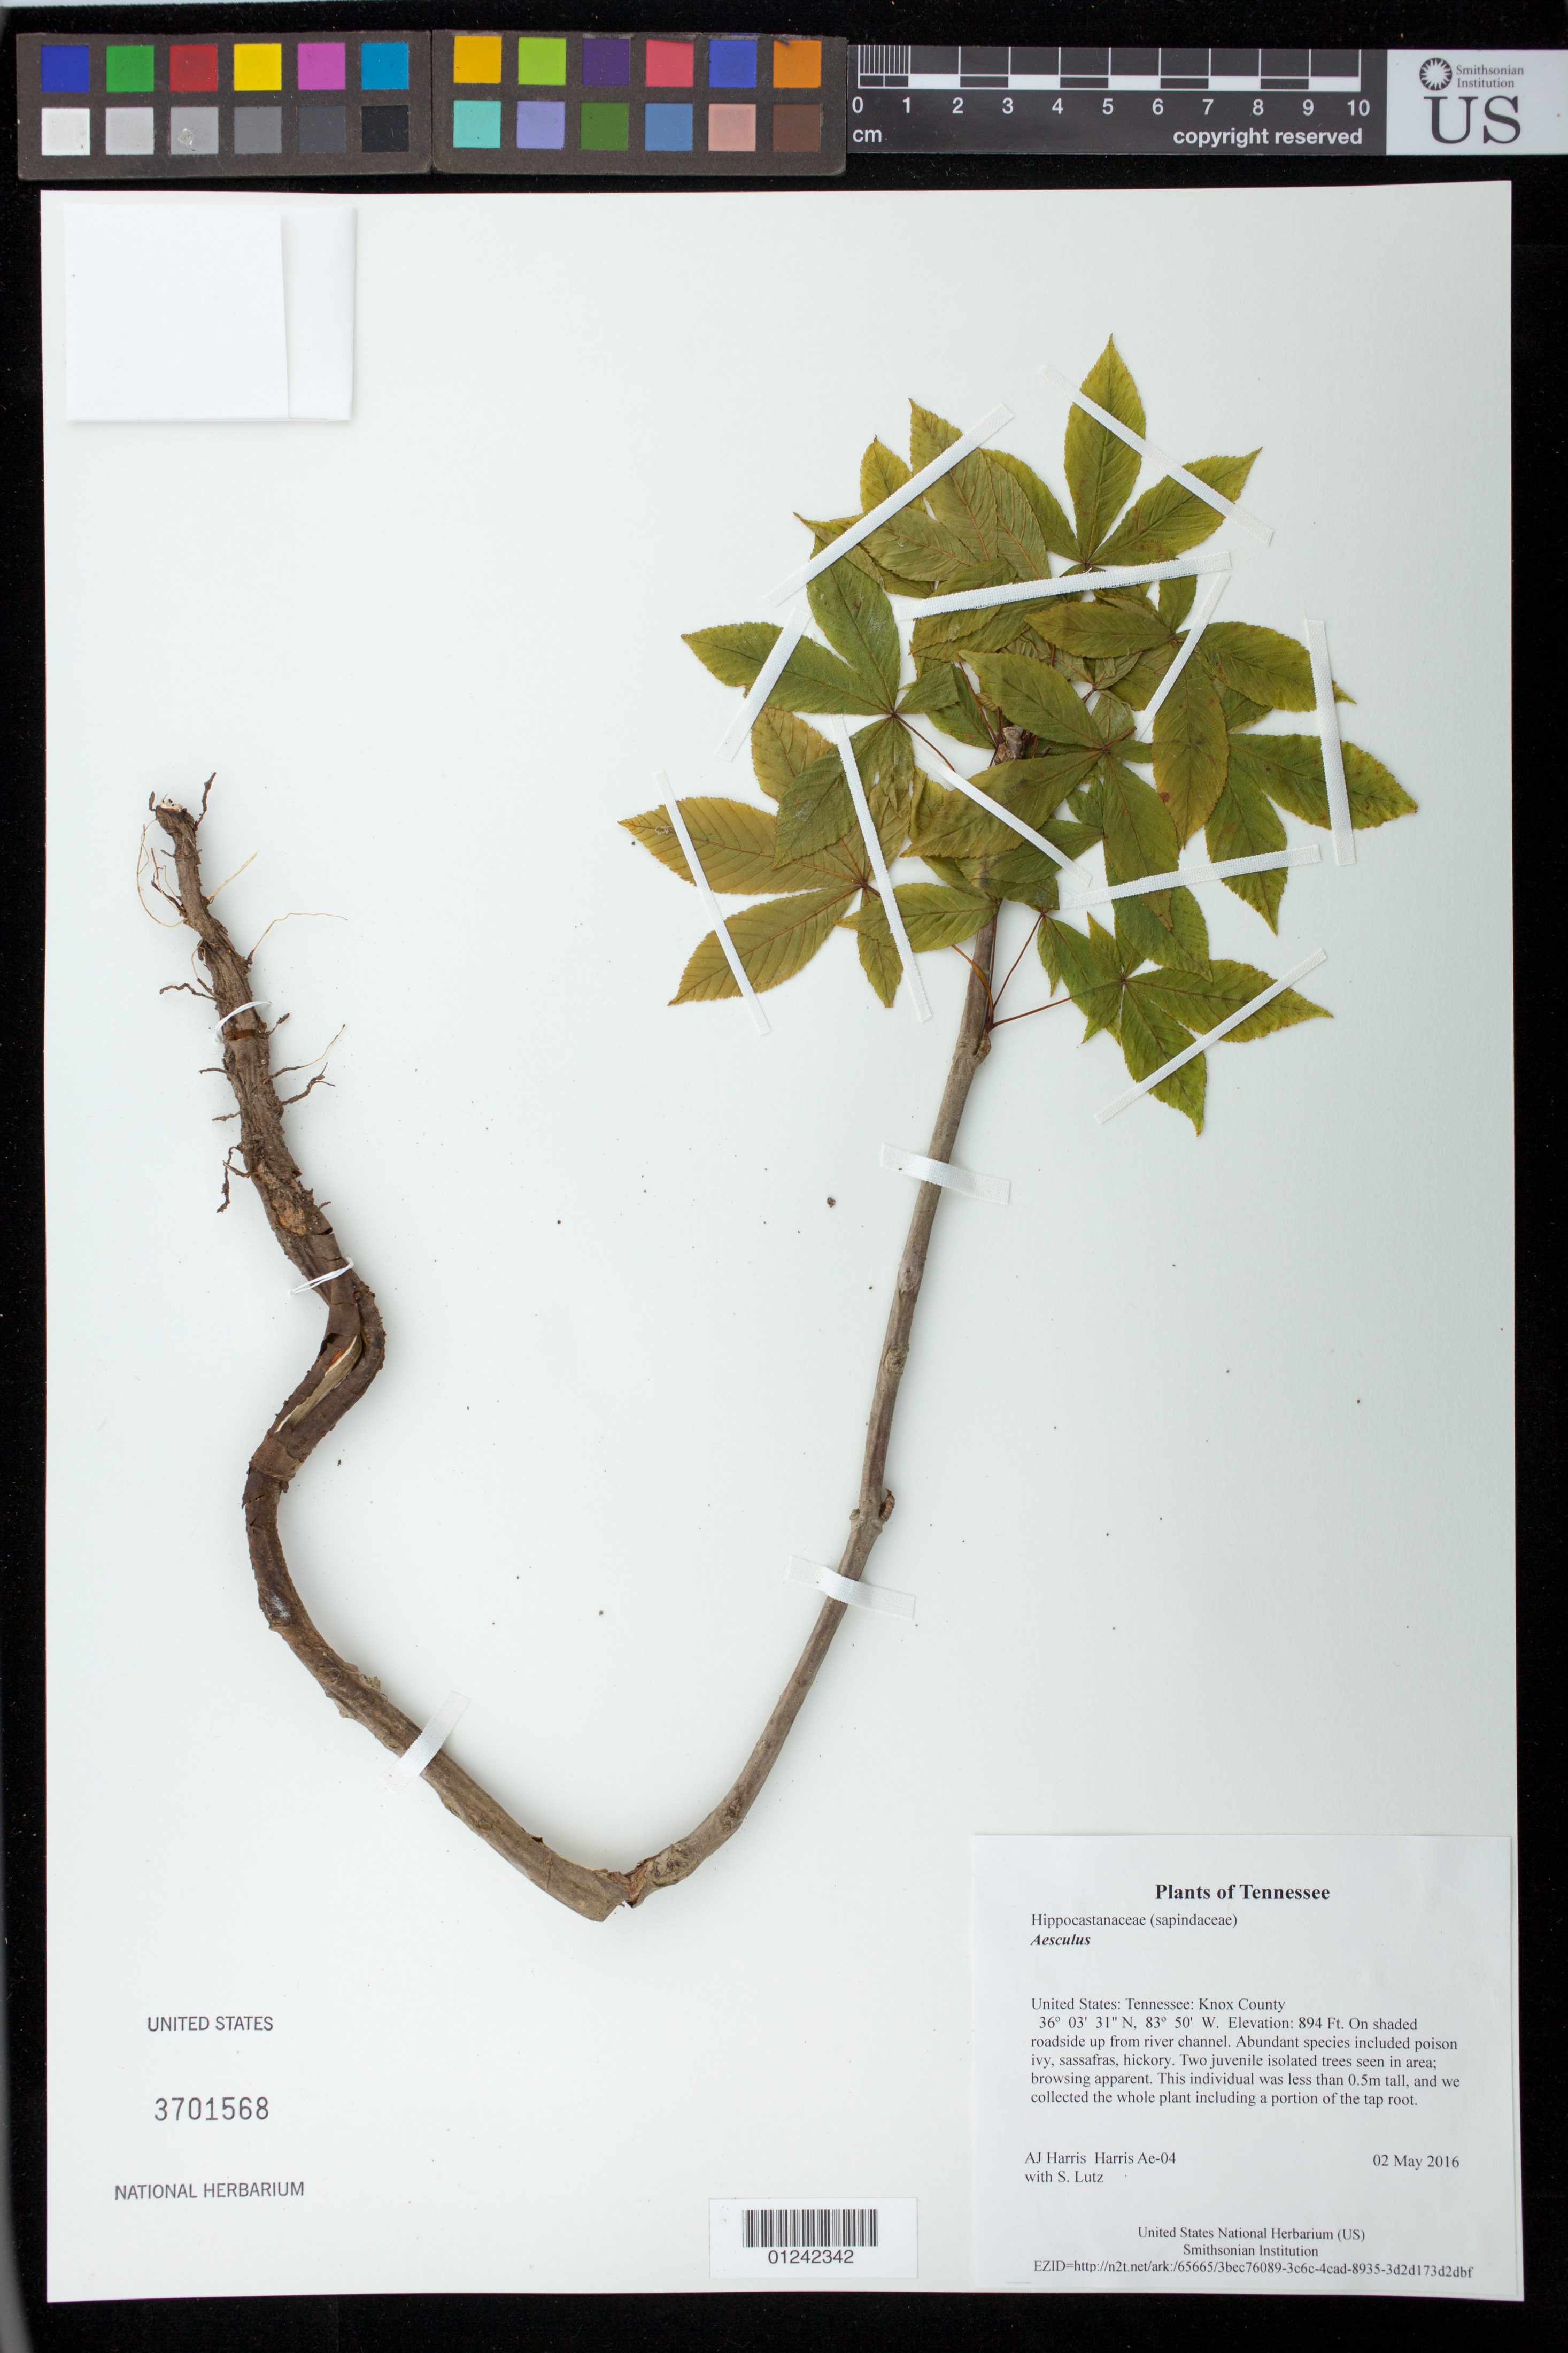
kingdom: Plantae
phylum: Tracheophyta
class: Magnoliopsida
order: Sapindales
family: Sapindaceae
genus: Aesculus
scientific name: Aesculus sp.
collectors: A. J. Harris & S. Lutz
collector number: Harris Ae-04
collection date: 2016-05-02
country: United States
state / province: Tennessee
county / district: Knox County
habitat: On shaded roadside up from river channel. Abundant species included poison ivy, sassafras, hickory.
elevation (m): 272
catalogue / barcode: US 3701568